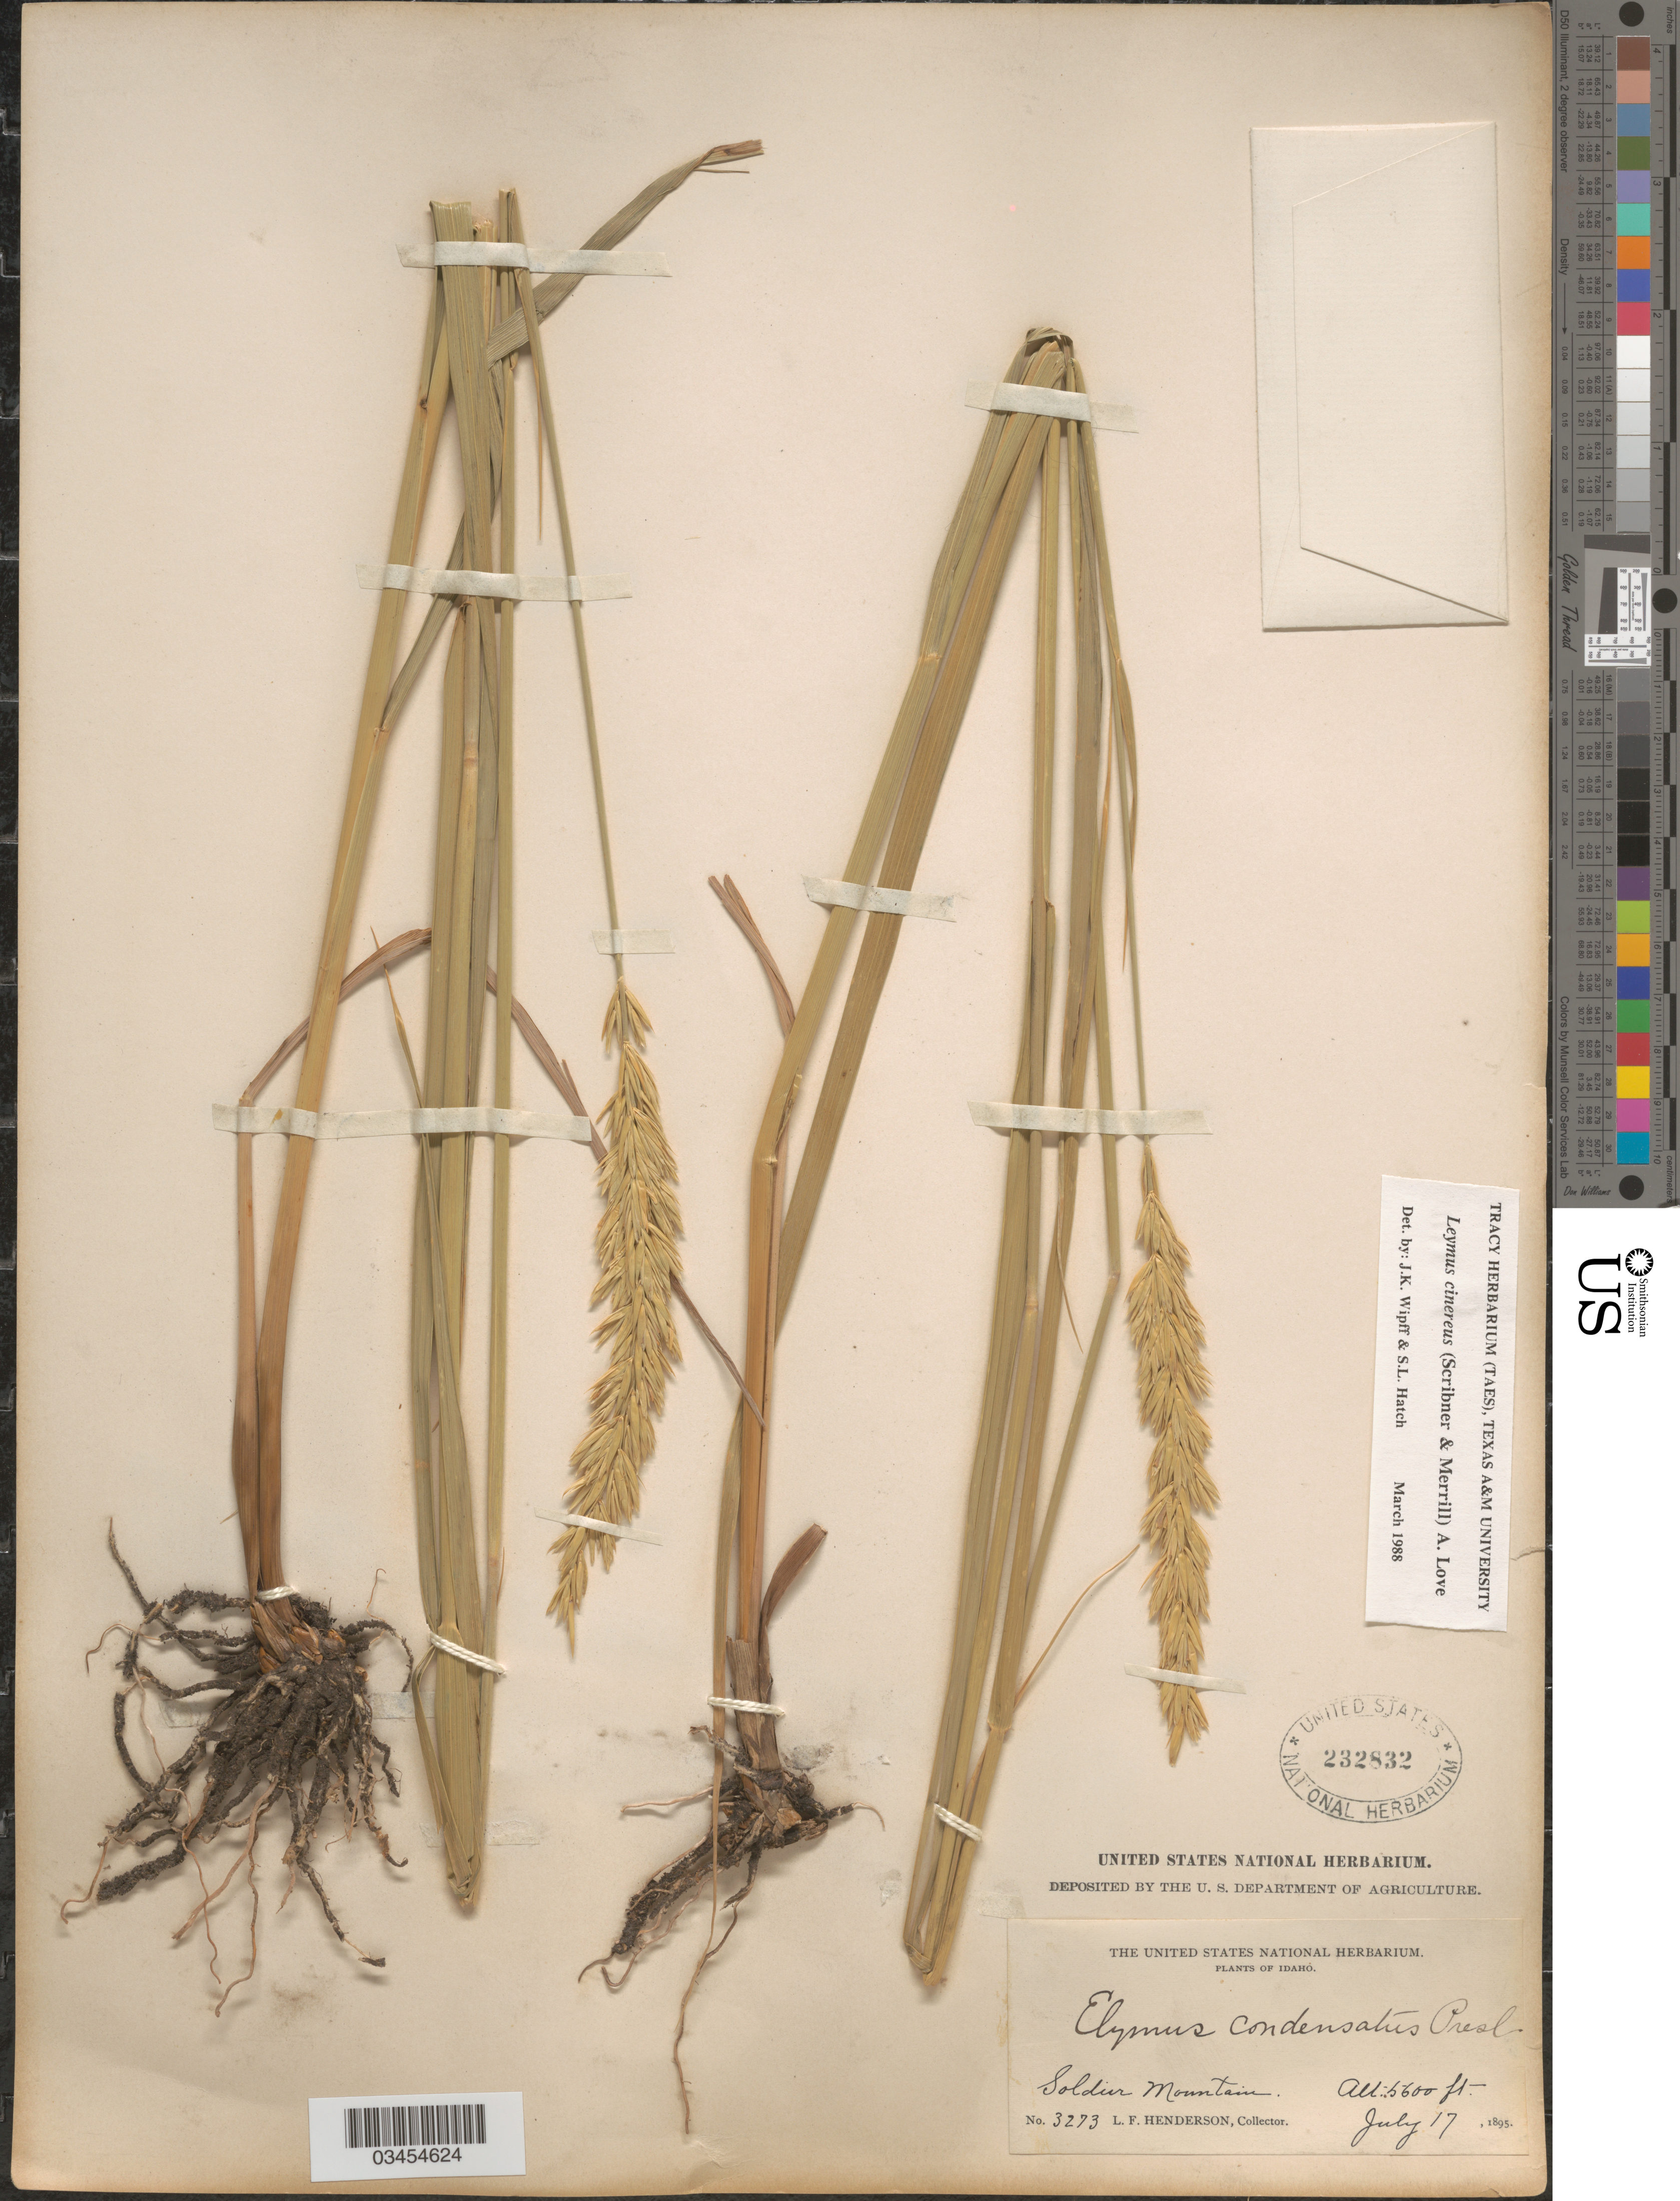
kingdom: Plantae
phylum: Tracheophyta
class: Liliopsida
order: Poales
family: Poaceae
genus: Leymus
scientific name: Leymus cinereus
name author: (Scribn. & Merr.) Á. Löve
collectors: L. Henderson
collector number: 3273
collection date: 1895-07-17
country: United States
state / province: Idaho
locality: Soldier Mountain.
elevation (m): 1707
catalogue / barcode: US 232832